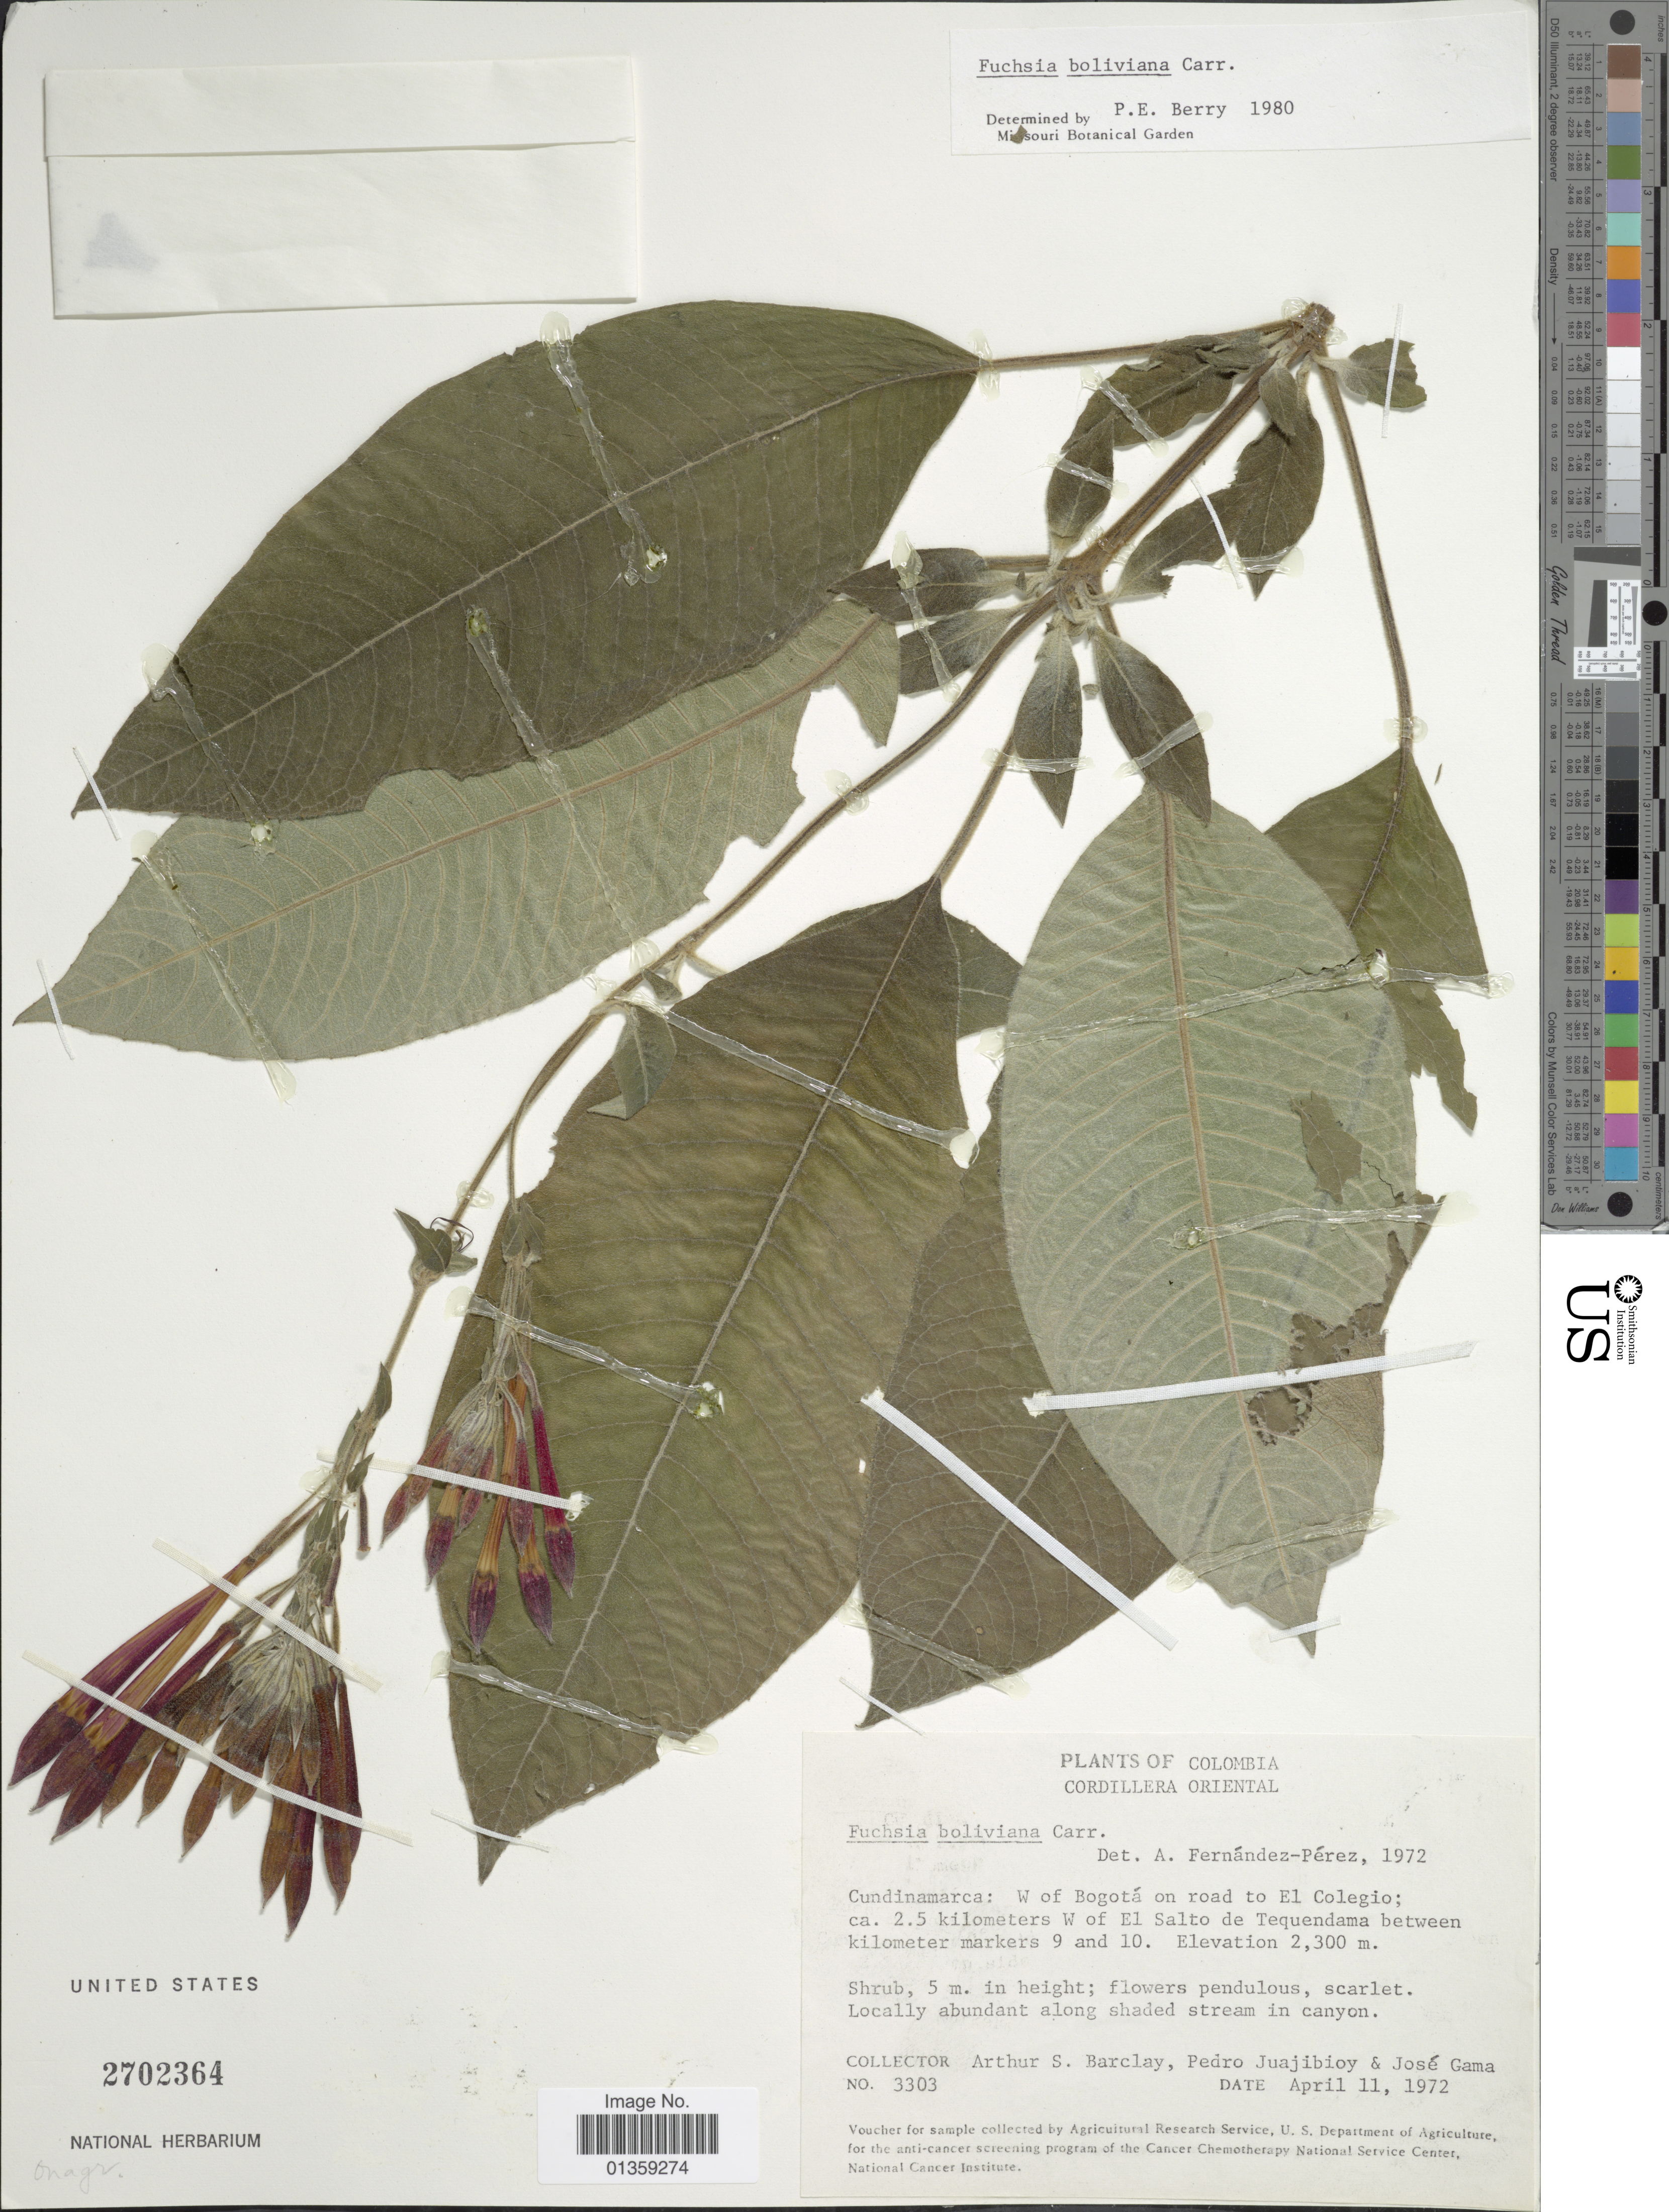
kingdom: Plantae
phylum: Tracheophyta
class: Magnoliopsida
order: Myrtales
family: Onagraceae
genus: Fuchsia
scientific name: Fuchsia boliviana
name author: Carrière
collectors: A. S. Barclay, P. Juajibioy & J. Gama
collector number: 3303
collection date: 1972-04-11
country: Colombia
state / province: Cundinamarca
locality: W of Bogotá on road to El Colegio; ca. 2.5 kilometers W of El Salto de Tequendama between kilometer markers 9 and 10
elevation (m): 2300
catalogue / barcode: US 2702364